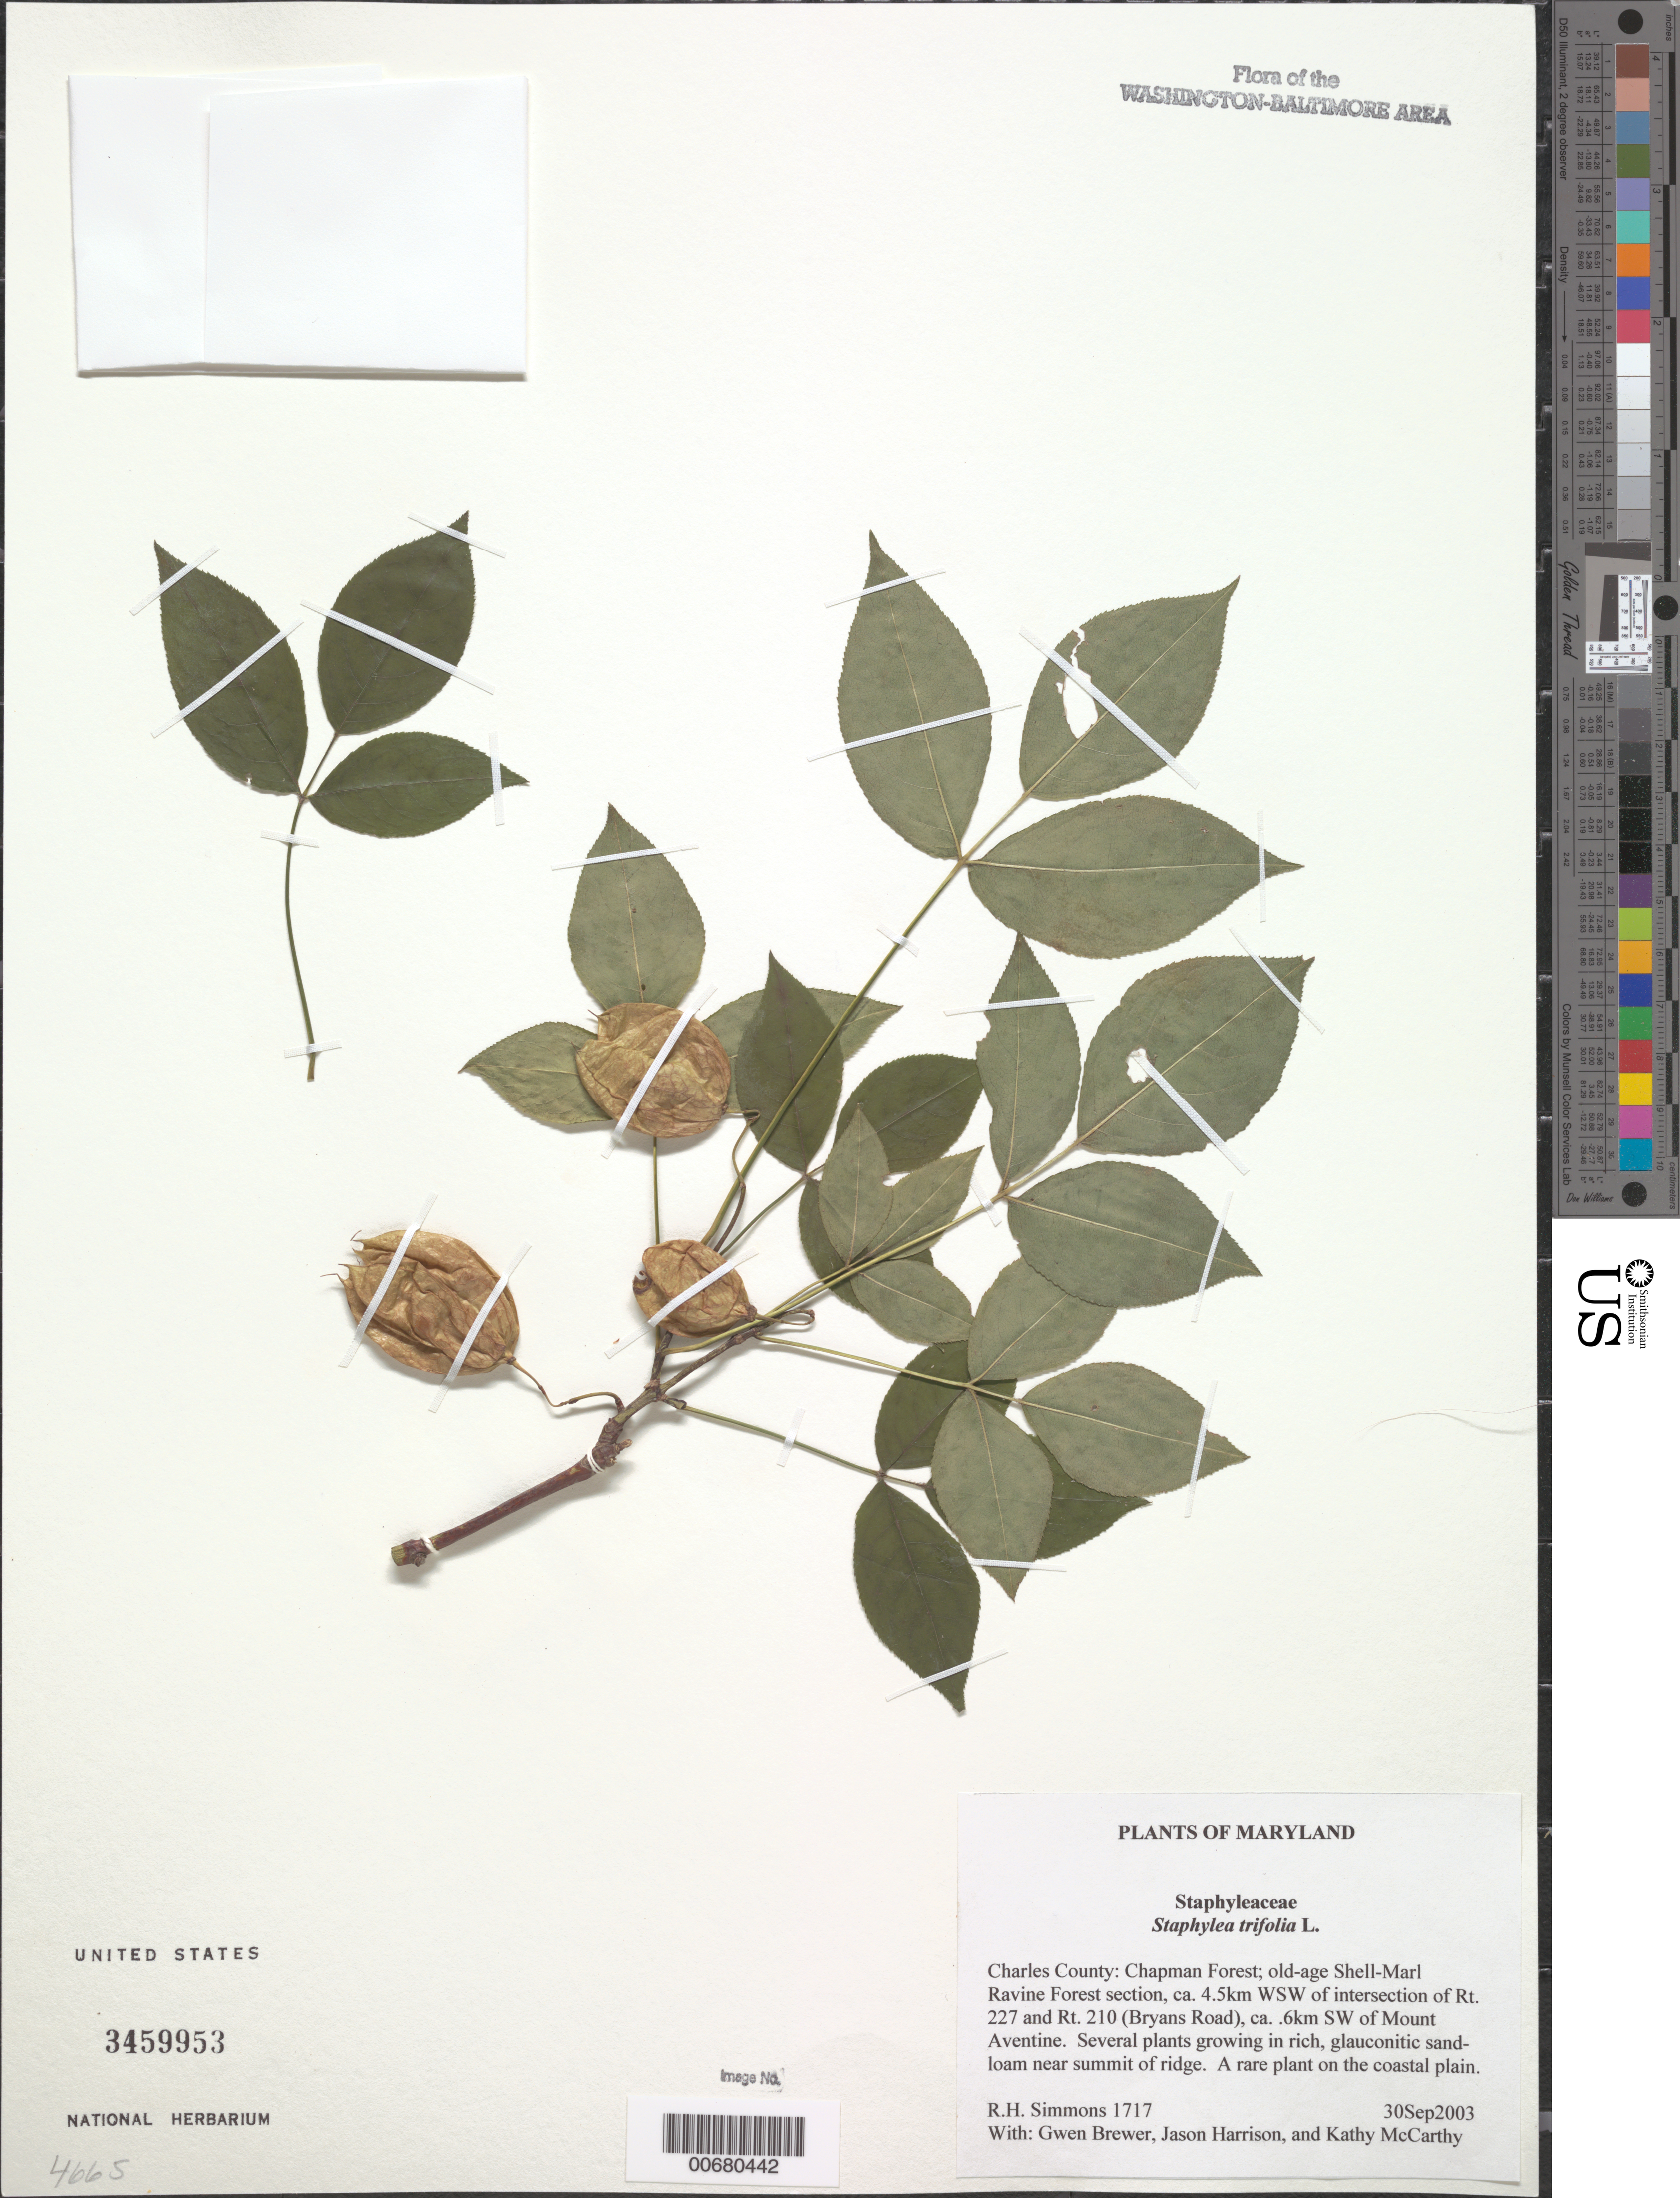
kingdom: Plantae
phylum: Tracheophyta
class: Magnoliopsida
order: Crossosomatales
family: Staphyleaceae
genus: Staphylea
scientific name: Staphylea trifolia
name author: L.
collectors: R. H. Simmons, G. Brewer, J. Harrison & K. McCarthy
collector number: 1717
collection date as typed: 30 Sep 2003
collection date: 2003-09-30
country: United States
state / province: Maryland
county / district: Charles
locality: Chapman Forest, old-age Shell-Marl Ravine Forest section, ca. 4.5 km WSW of intersection of Rt. 227 and Rt. 210 (Bryans Rd.), ca. 0.5 km WSW of Mount Aventine.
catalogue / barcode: US 3459953